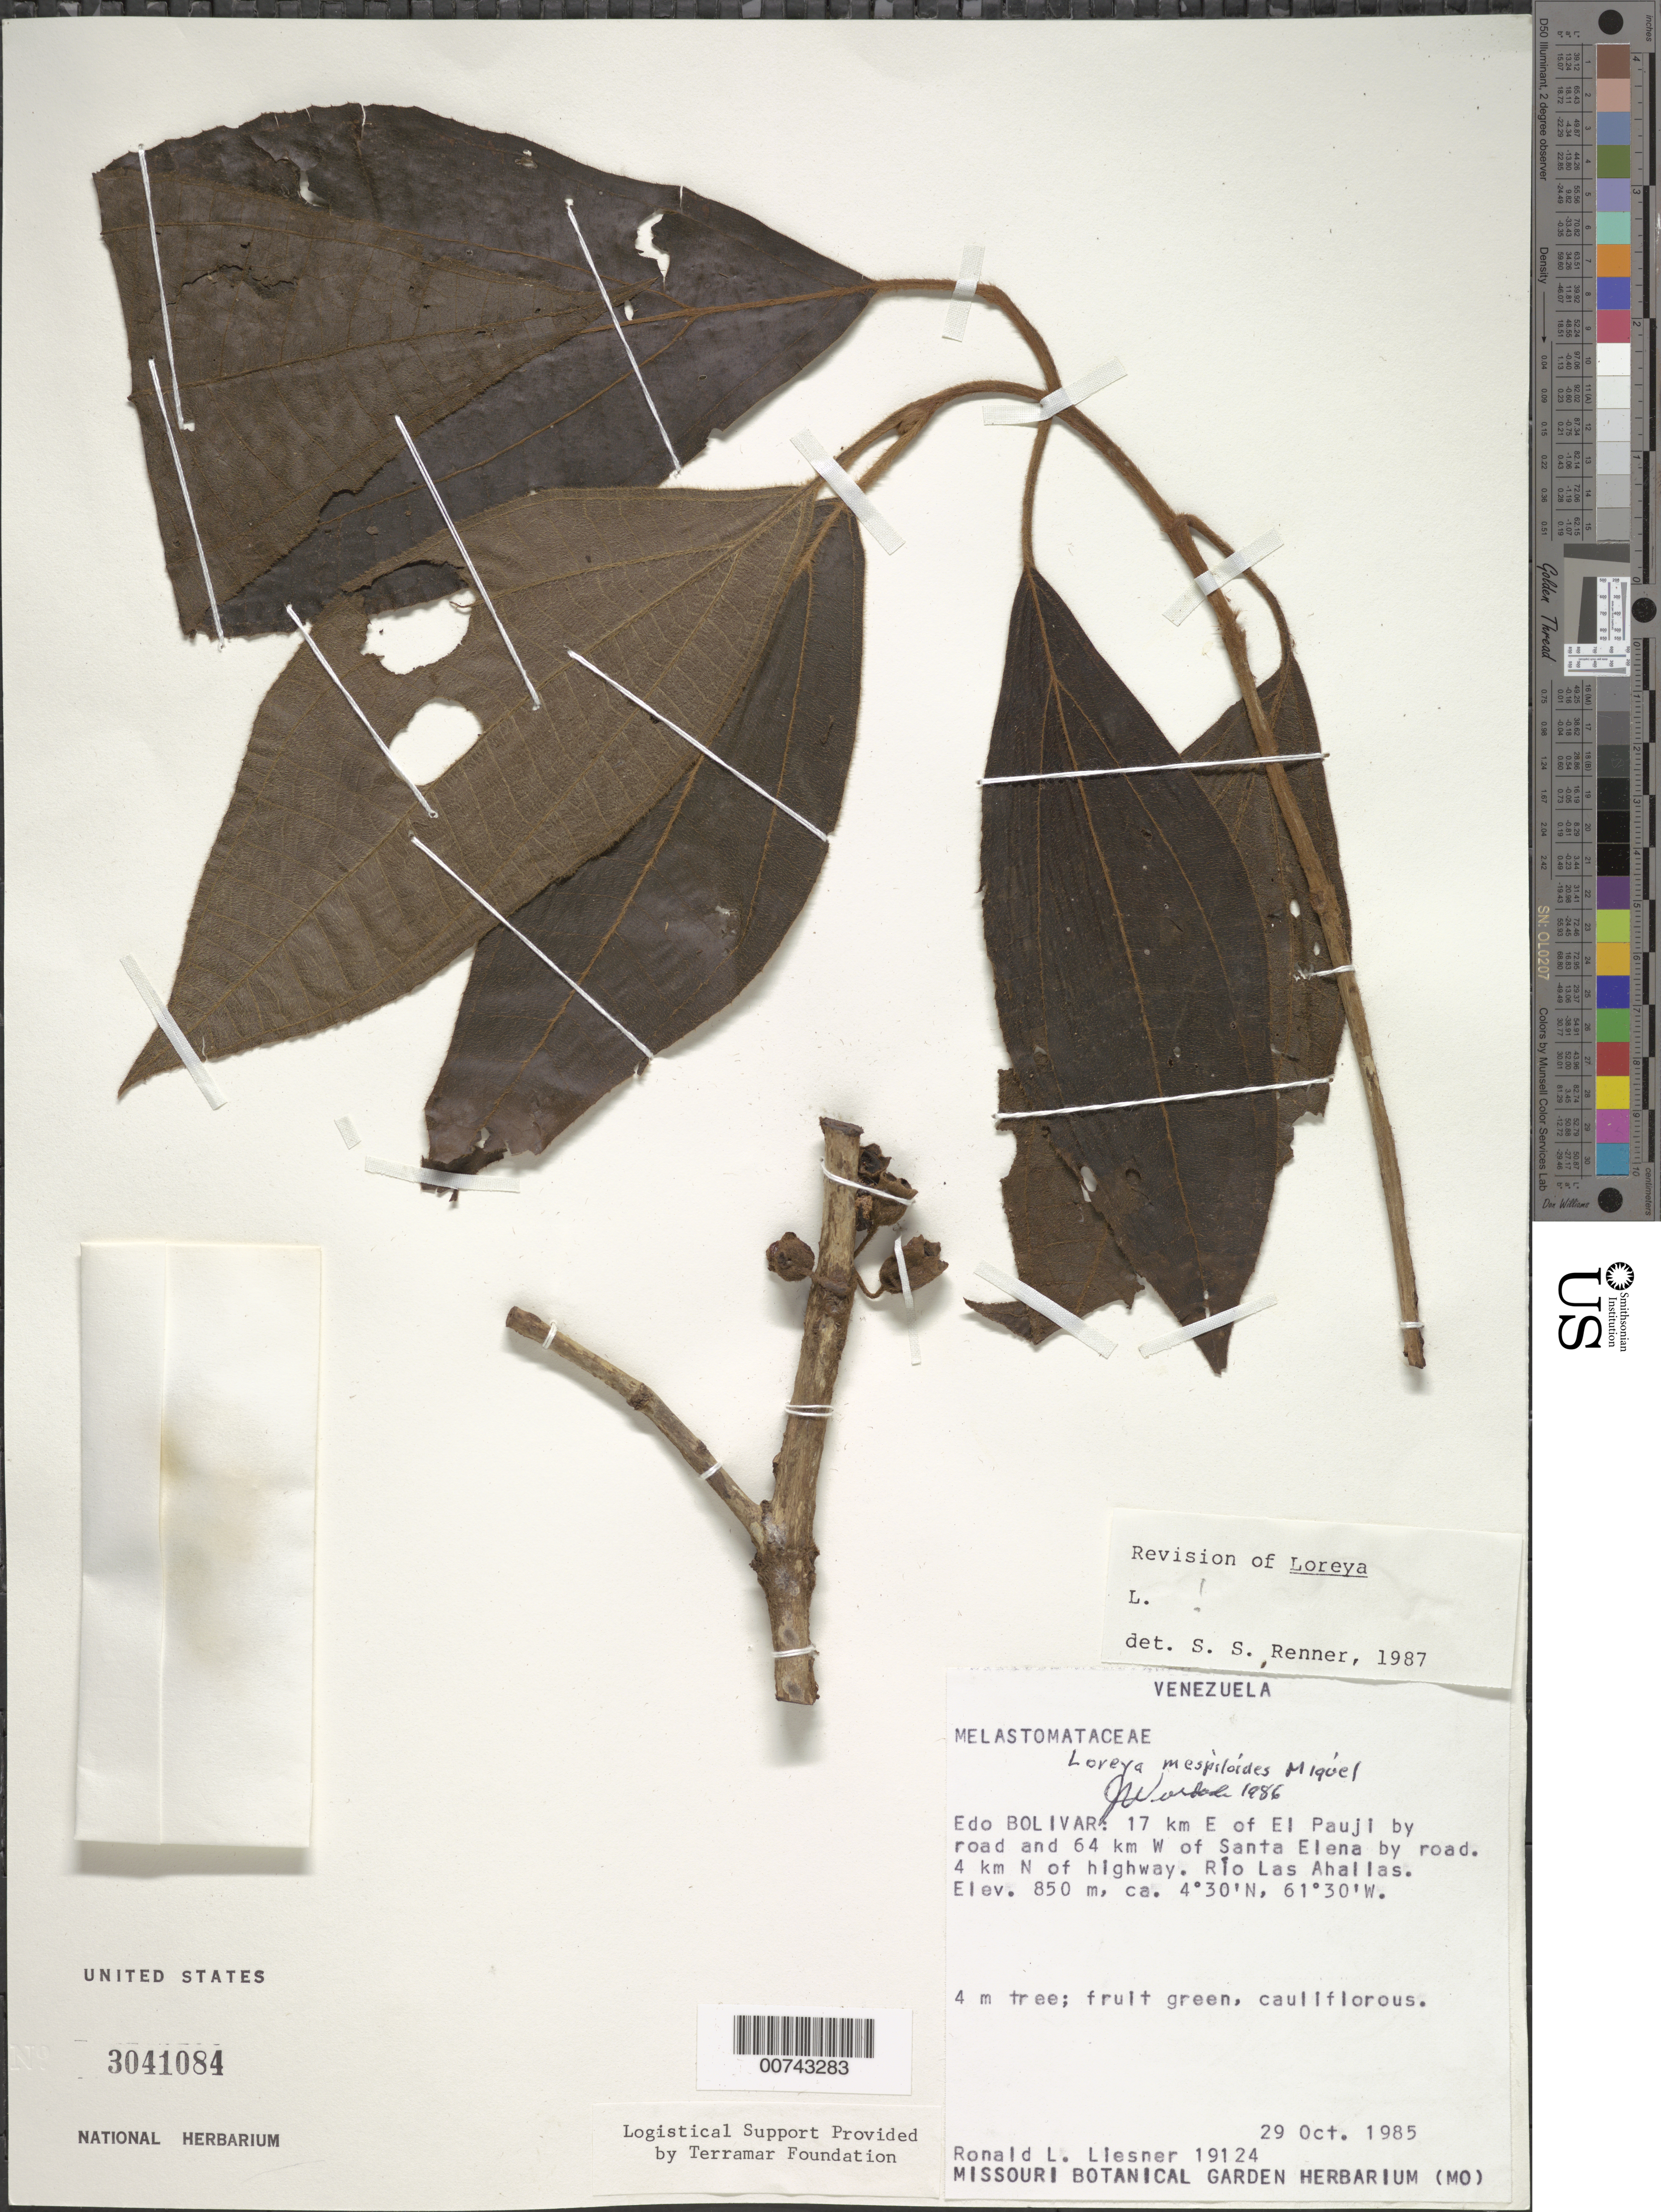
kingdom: Plantae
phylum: Tracheophyta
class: Magnoliopsida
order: Myrtales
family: Melastomataceae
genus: Bellucia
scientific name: Bellucia mespiloides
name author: (Miq.) J.F. Macbr.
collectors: R. L. Liesner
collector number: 19124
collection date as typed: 29-Oct-85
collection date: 1985-10-29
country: Venezuela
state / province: Bolívar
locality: El Pauji, 17 km E by road and 64 km W of Santa Elena by road, 4 km N of Highway, Río Las Ahallas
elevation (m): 850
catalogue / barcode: US 3041084